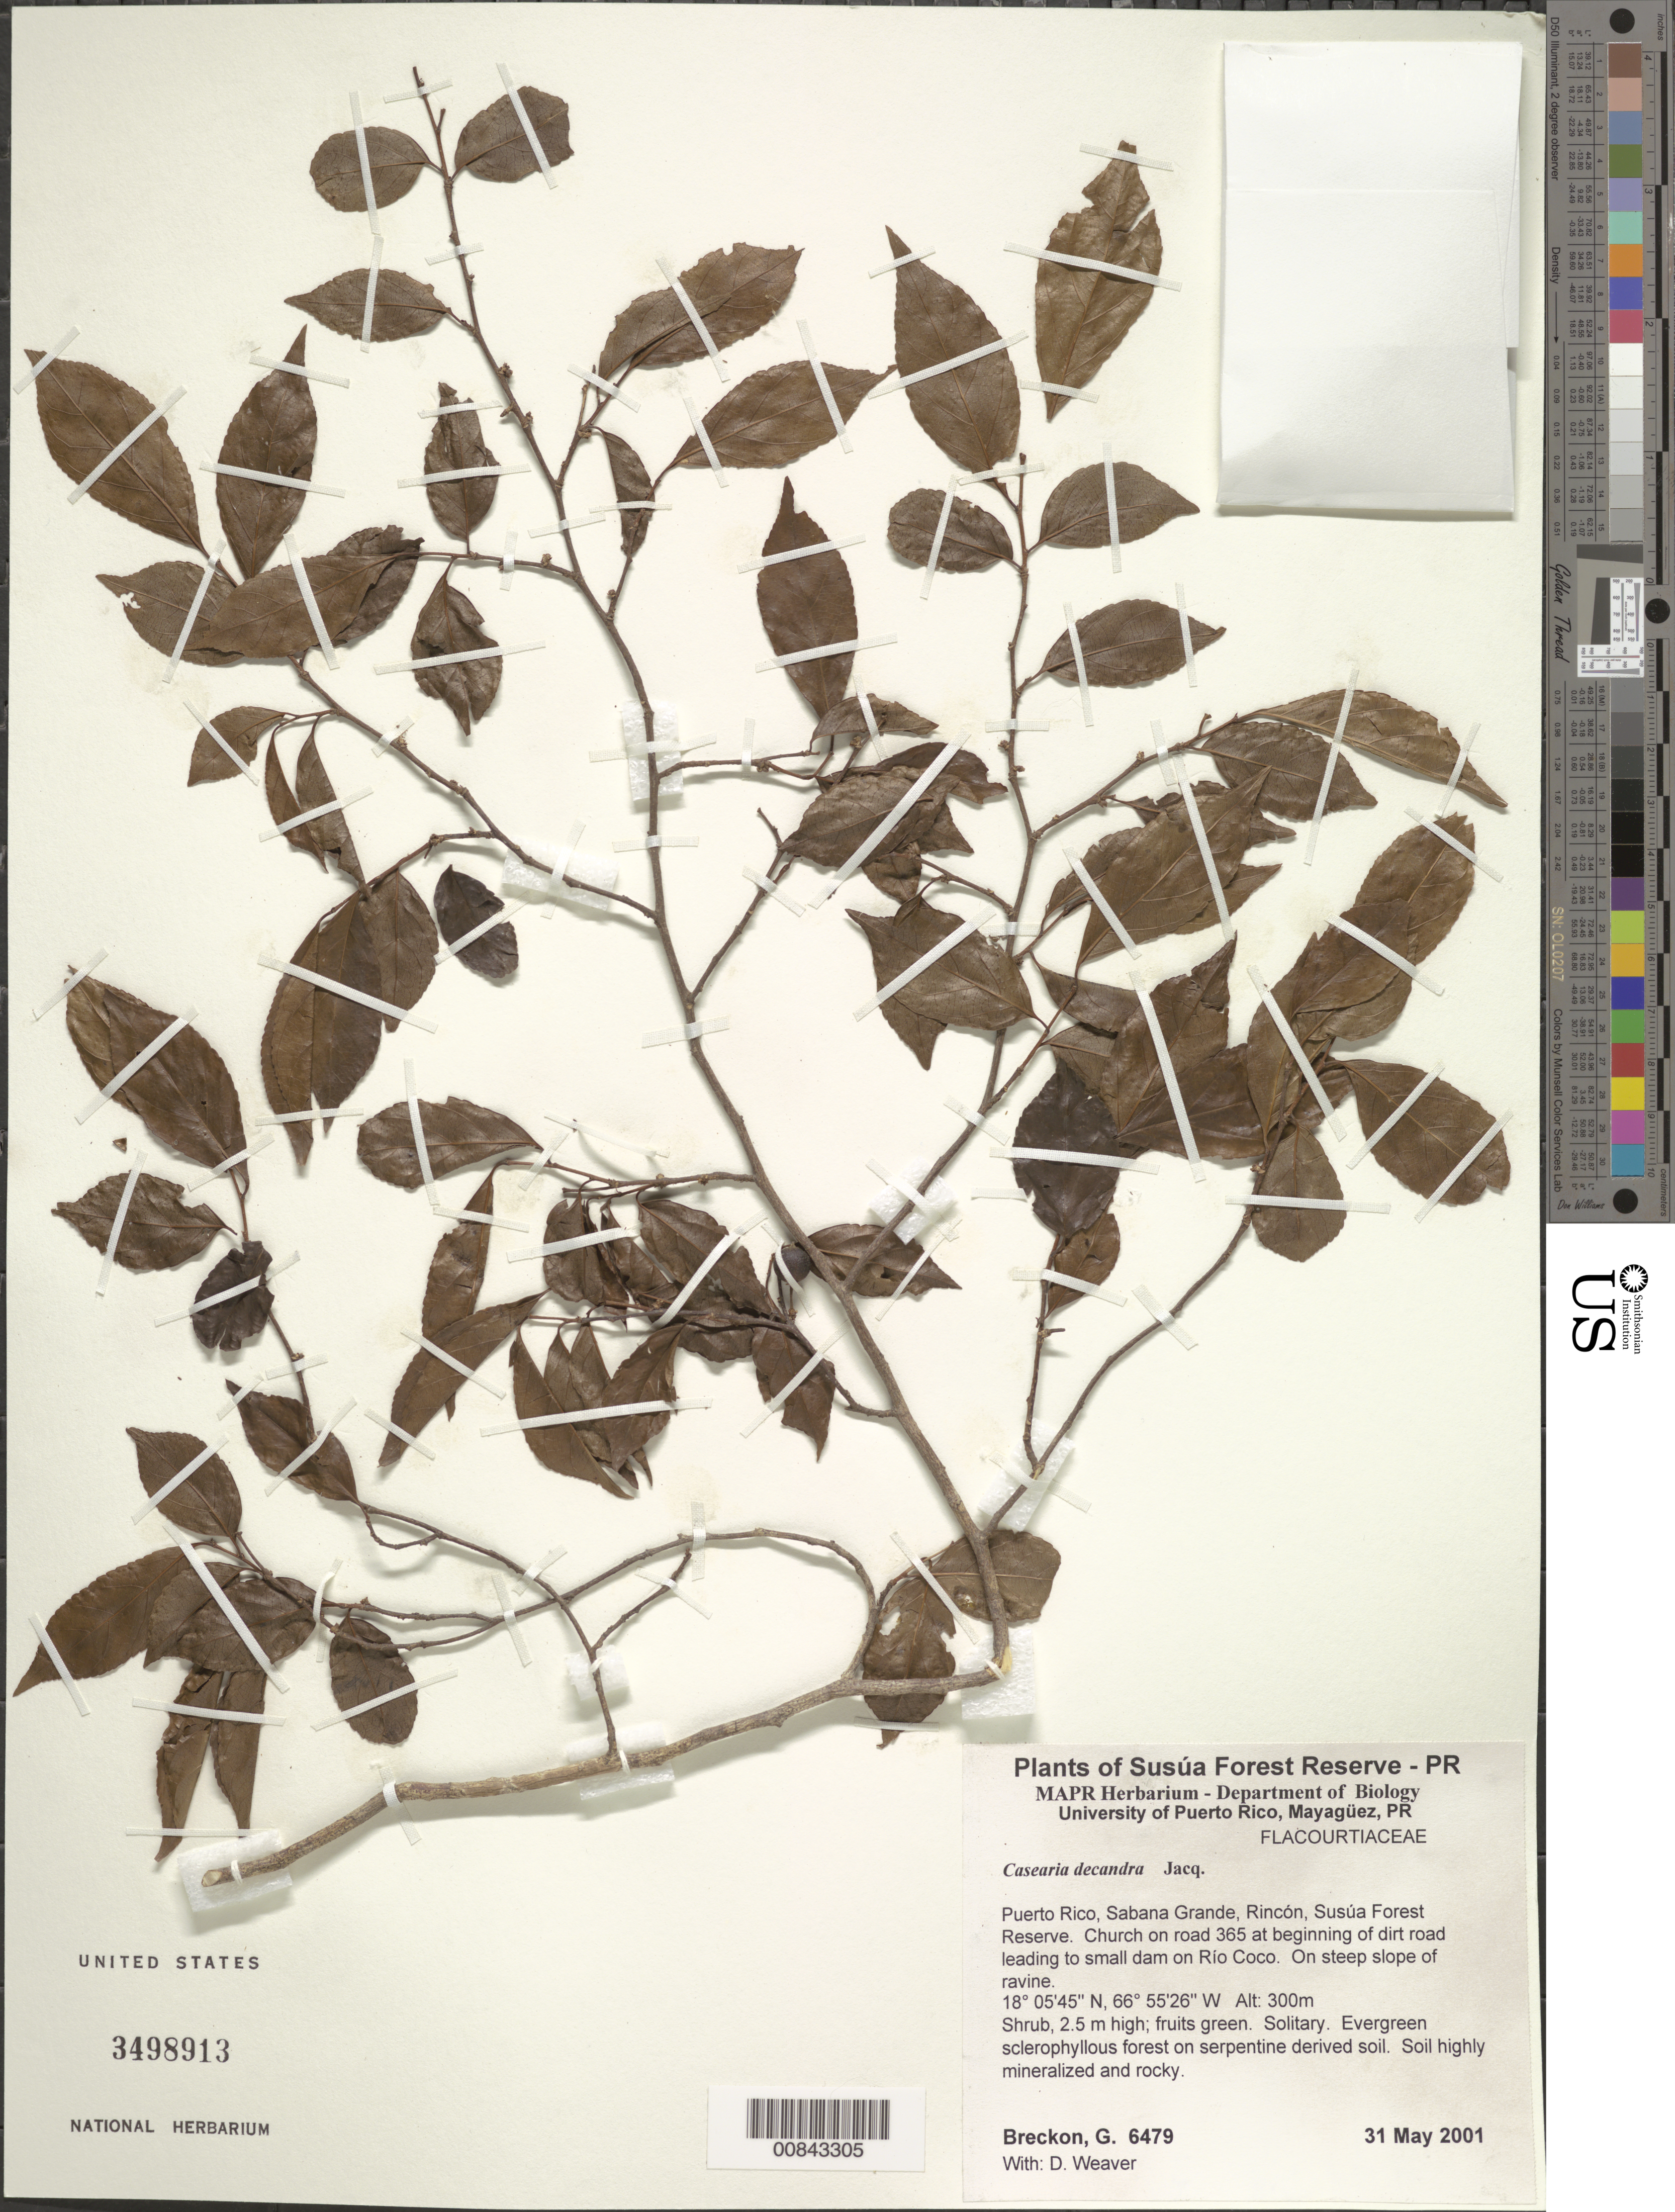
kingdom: Plantae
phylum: Tracheophyta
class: Magnoliopsida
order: Malpighiales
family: Salicaceae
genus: Casearia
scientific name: Casearia decandra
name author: Jacq.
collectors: G. Breckon & D. Weaver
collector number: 6479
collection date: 2001-05-31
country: Puerto Rico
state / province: Rincón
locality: Susúa Forest Reserve - PR. Sabana Grande. Church on road 365 at beginning of dirt road leading to small sam on Río Coco.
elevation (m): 300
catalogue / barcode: US 3498913